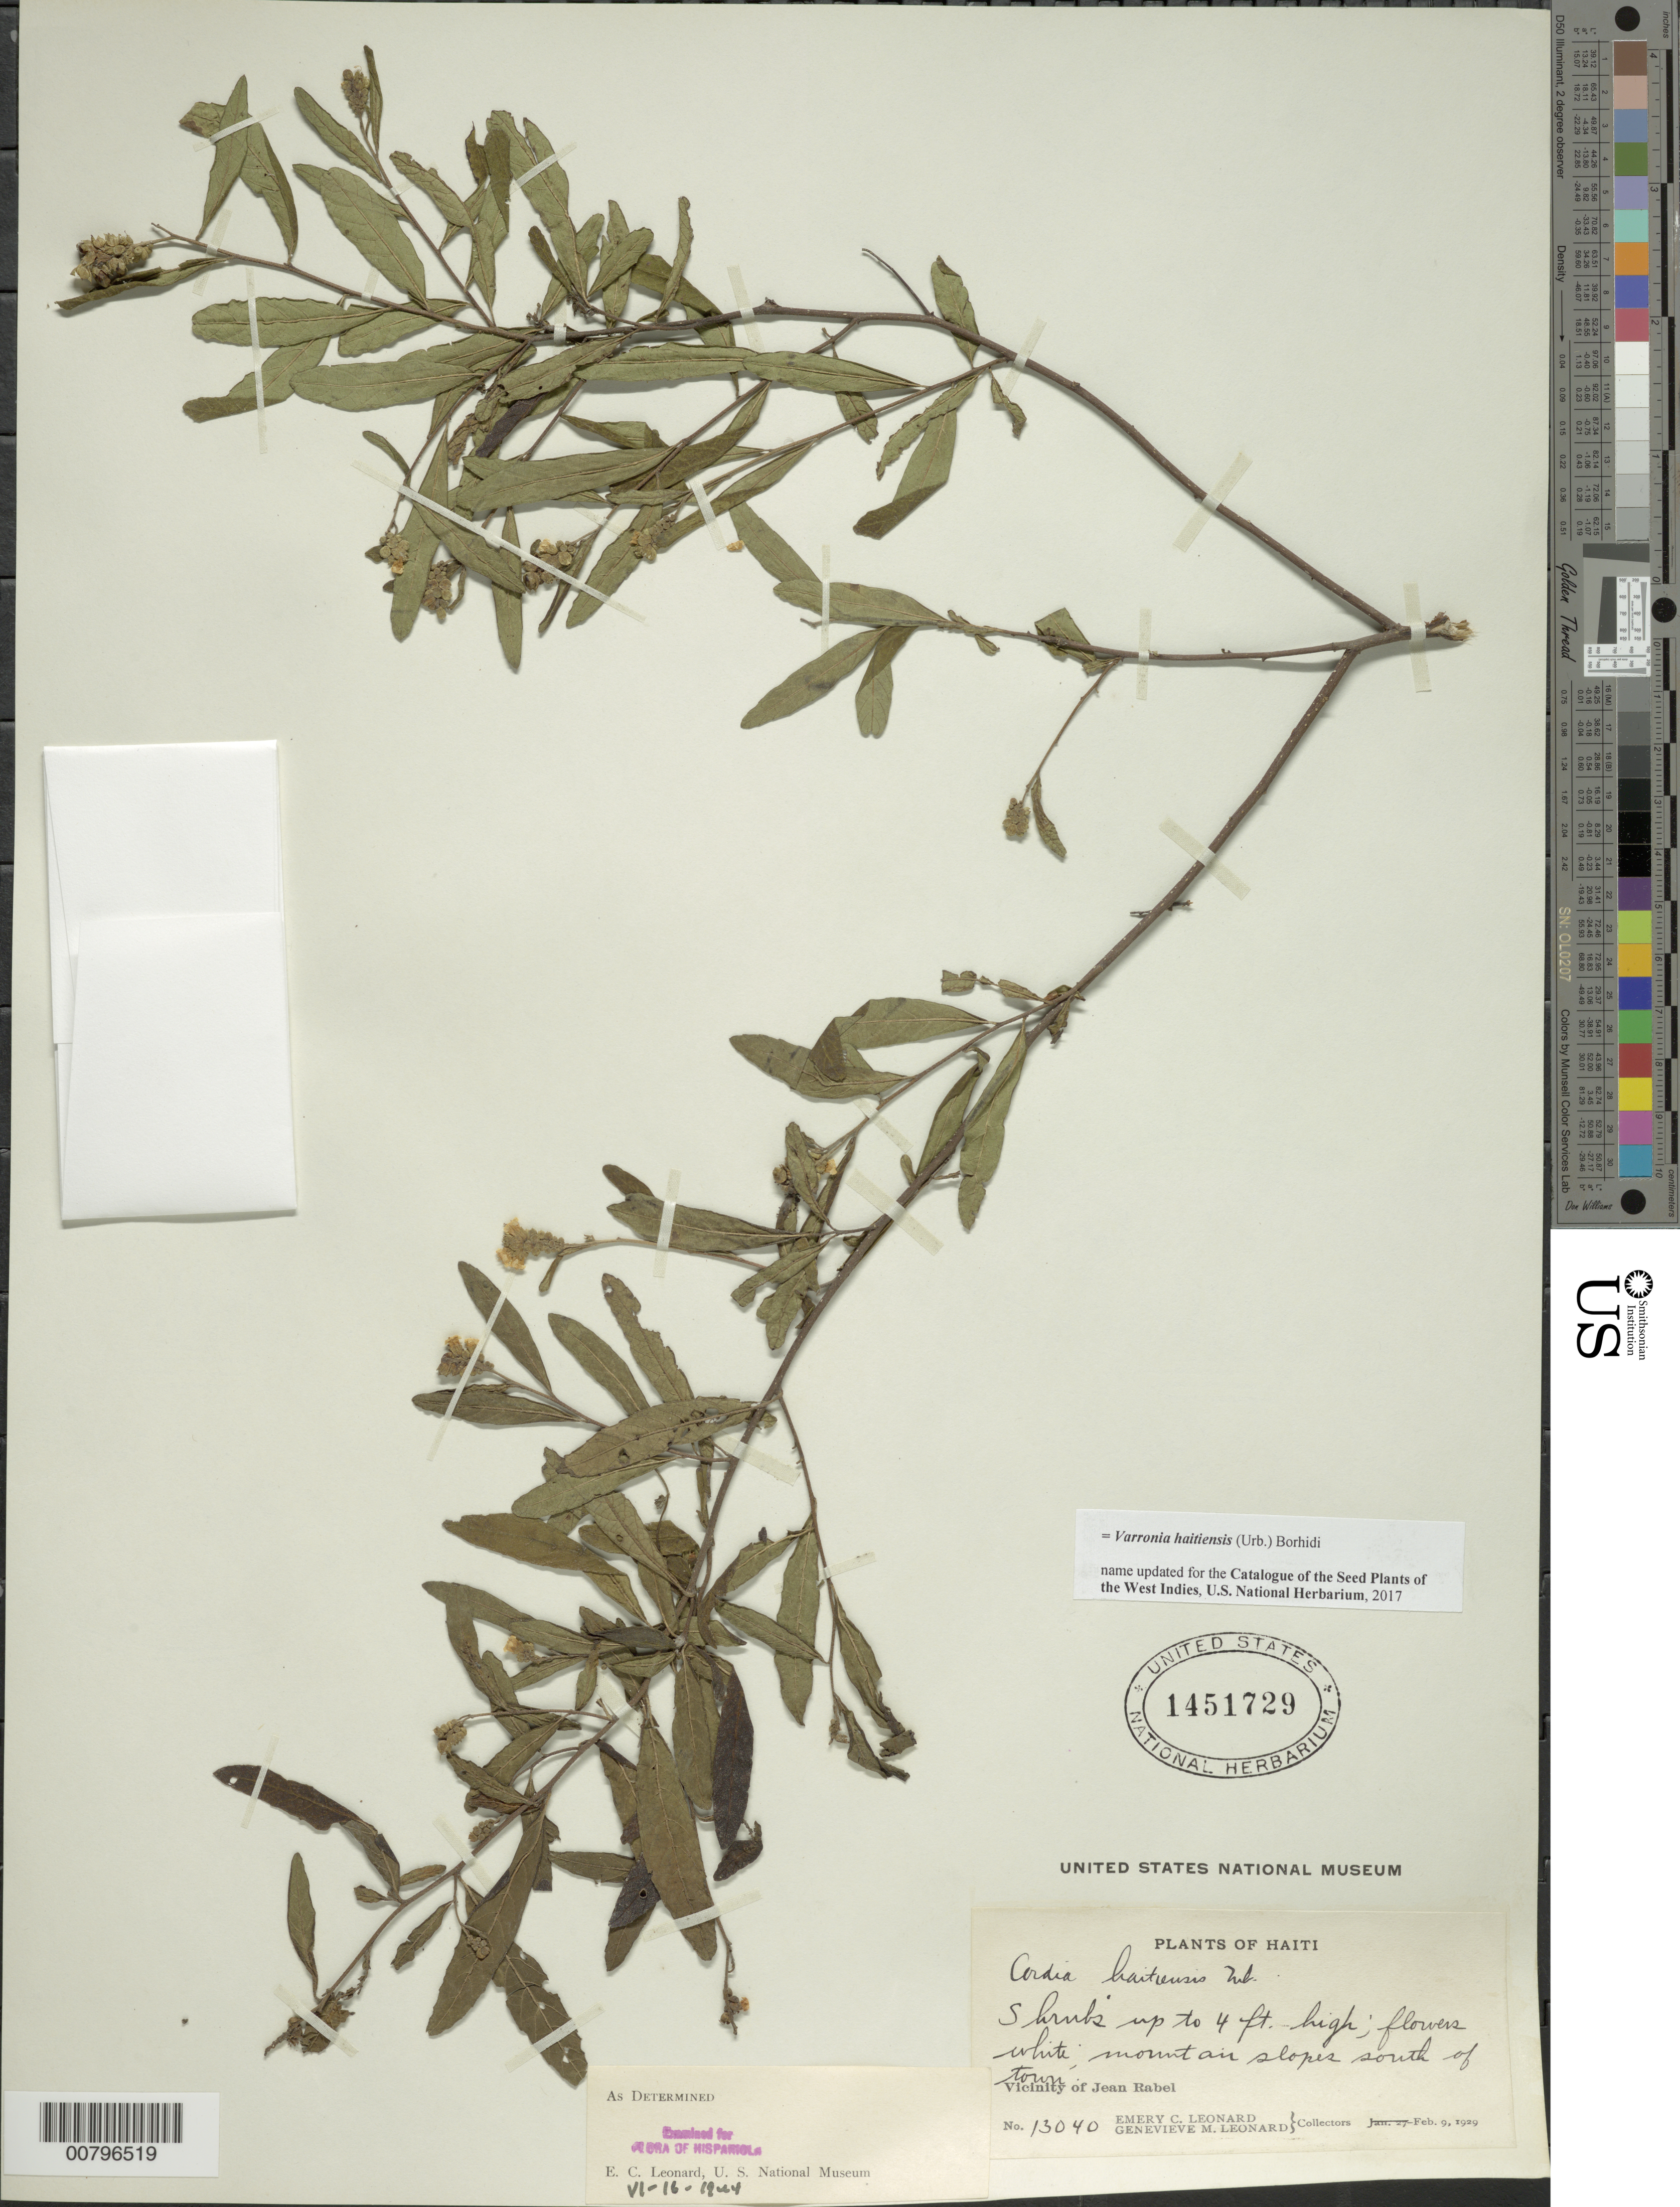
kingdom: Plantae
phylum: Tracheophyta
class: Magnoliopsida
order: Boraginales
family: Cordiaceae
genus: Varronia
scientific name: Varronia haitiensis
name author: (Urb.) Borhidi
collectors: E. C. Leonard & G. M. Leonard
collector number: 13040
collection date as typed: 09 Feb 1929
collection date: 1929-02-09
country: Haiti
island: Hispaniola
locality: Vicinity of Jean Rabel, south of town.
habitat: Mountain slopes.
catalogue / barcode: US 1451729